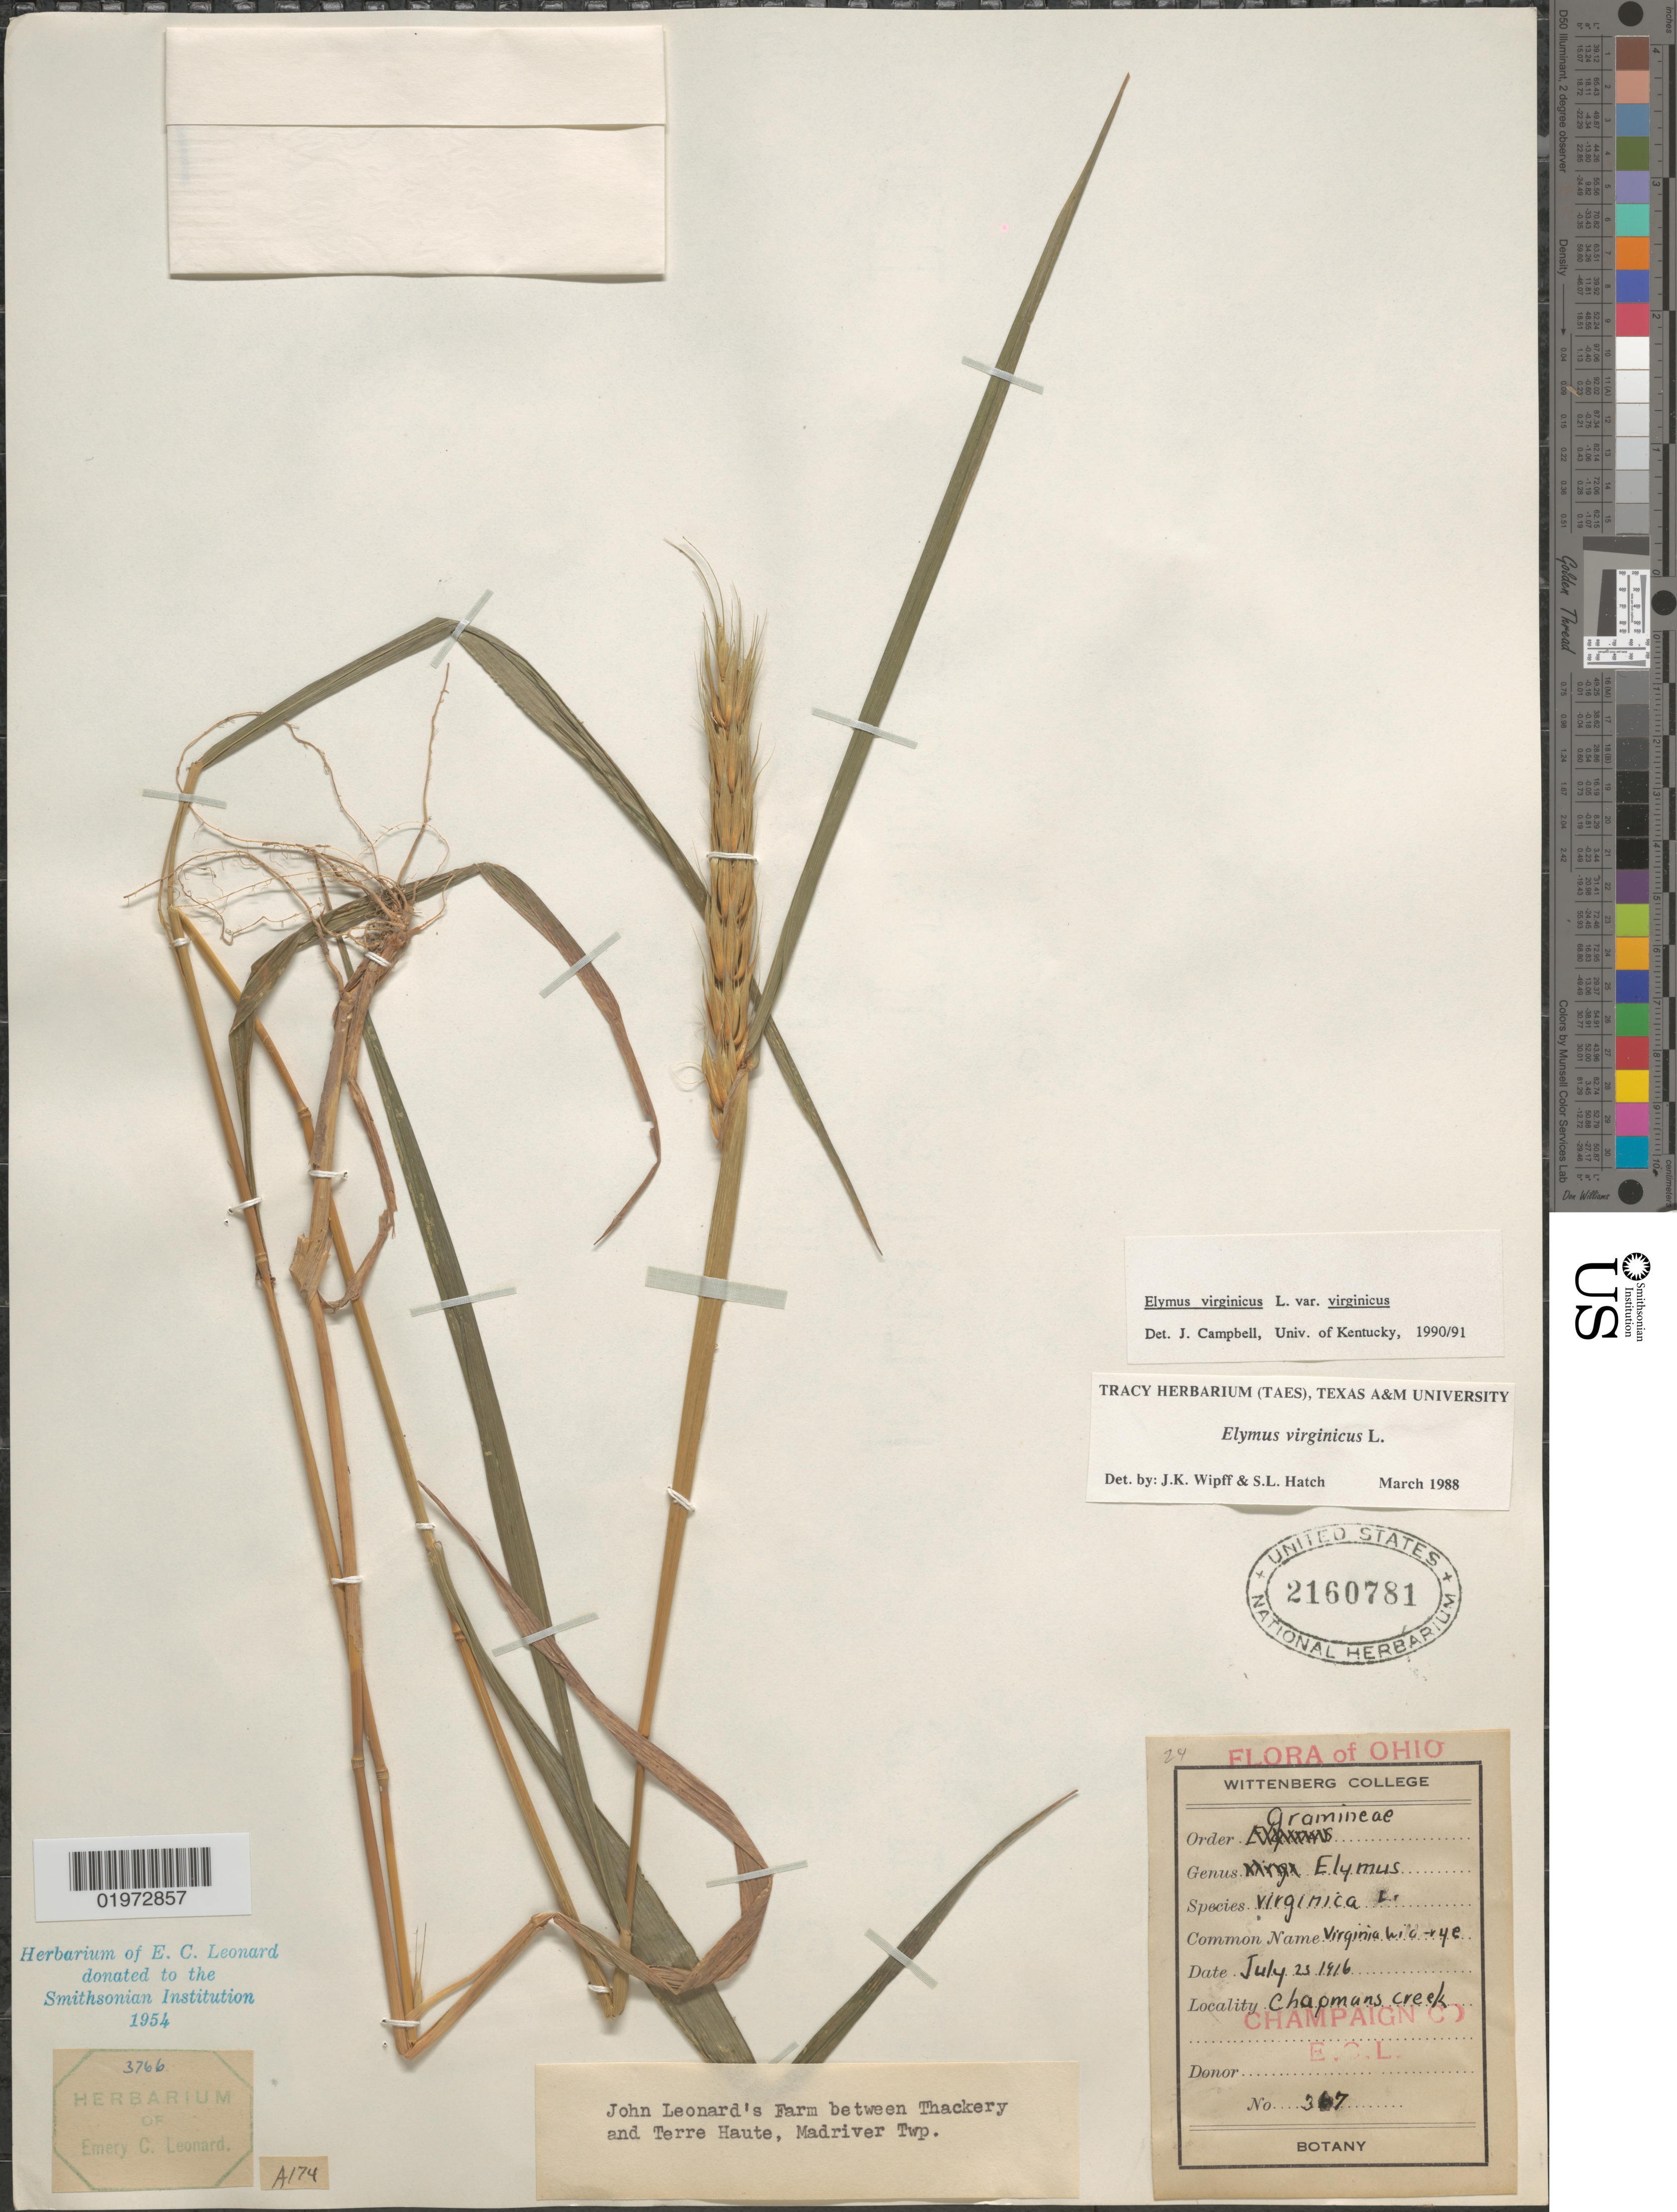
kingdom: Plantae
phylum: Tracheophyta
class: Liliopsida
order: Poales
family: Poaceae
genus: Elymus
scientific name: Elymus virginicus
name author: L.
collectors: E. C. Leonard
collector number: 367*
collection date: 1916-07-25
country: United States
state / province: Ohio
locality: Chapmans creek. Champaign Co. John Leonard's Farm between Thackery and Terre Haute, Madriver Twp.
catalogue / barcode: US 2160781